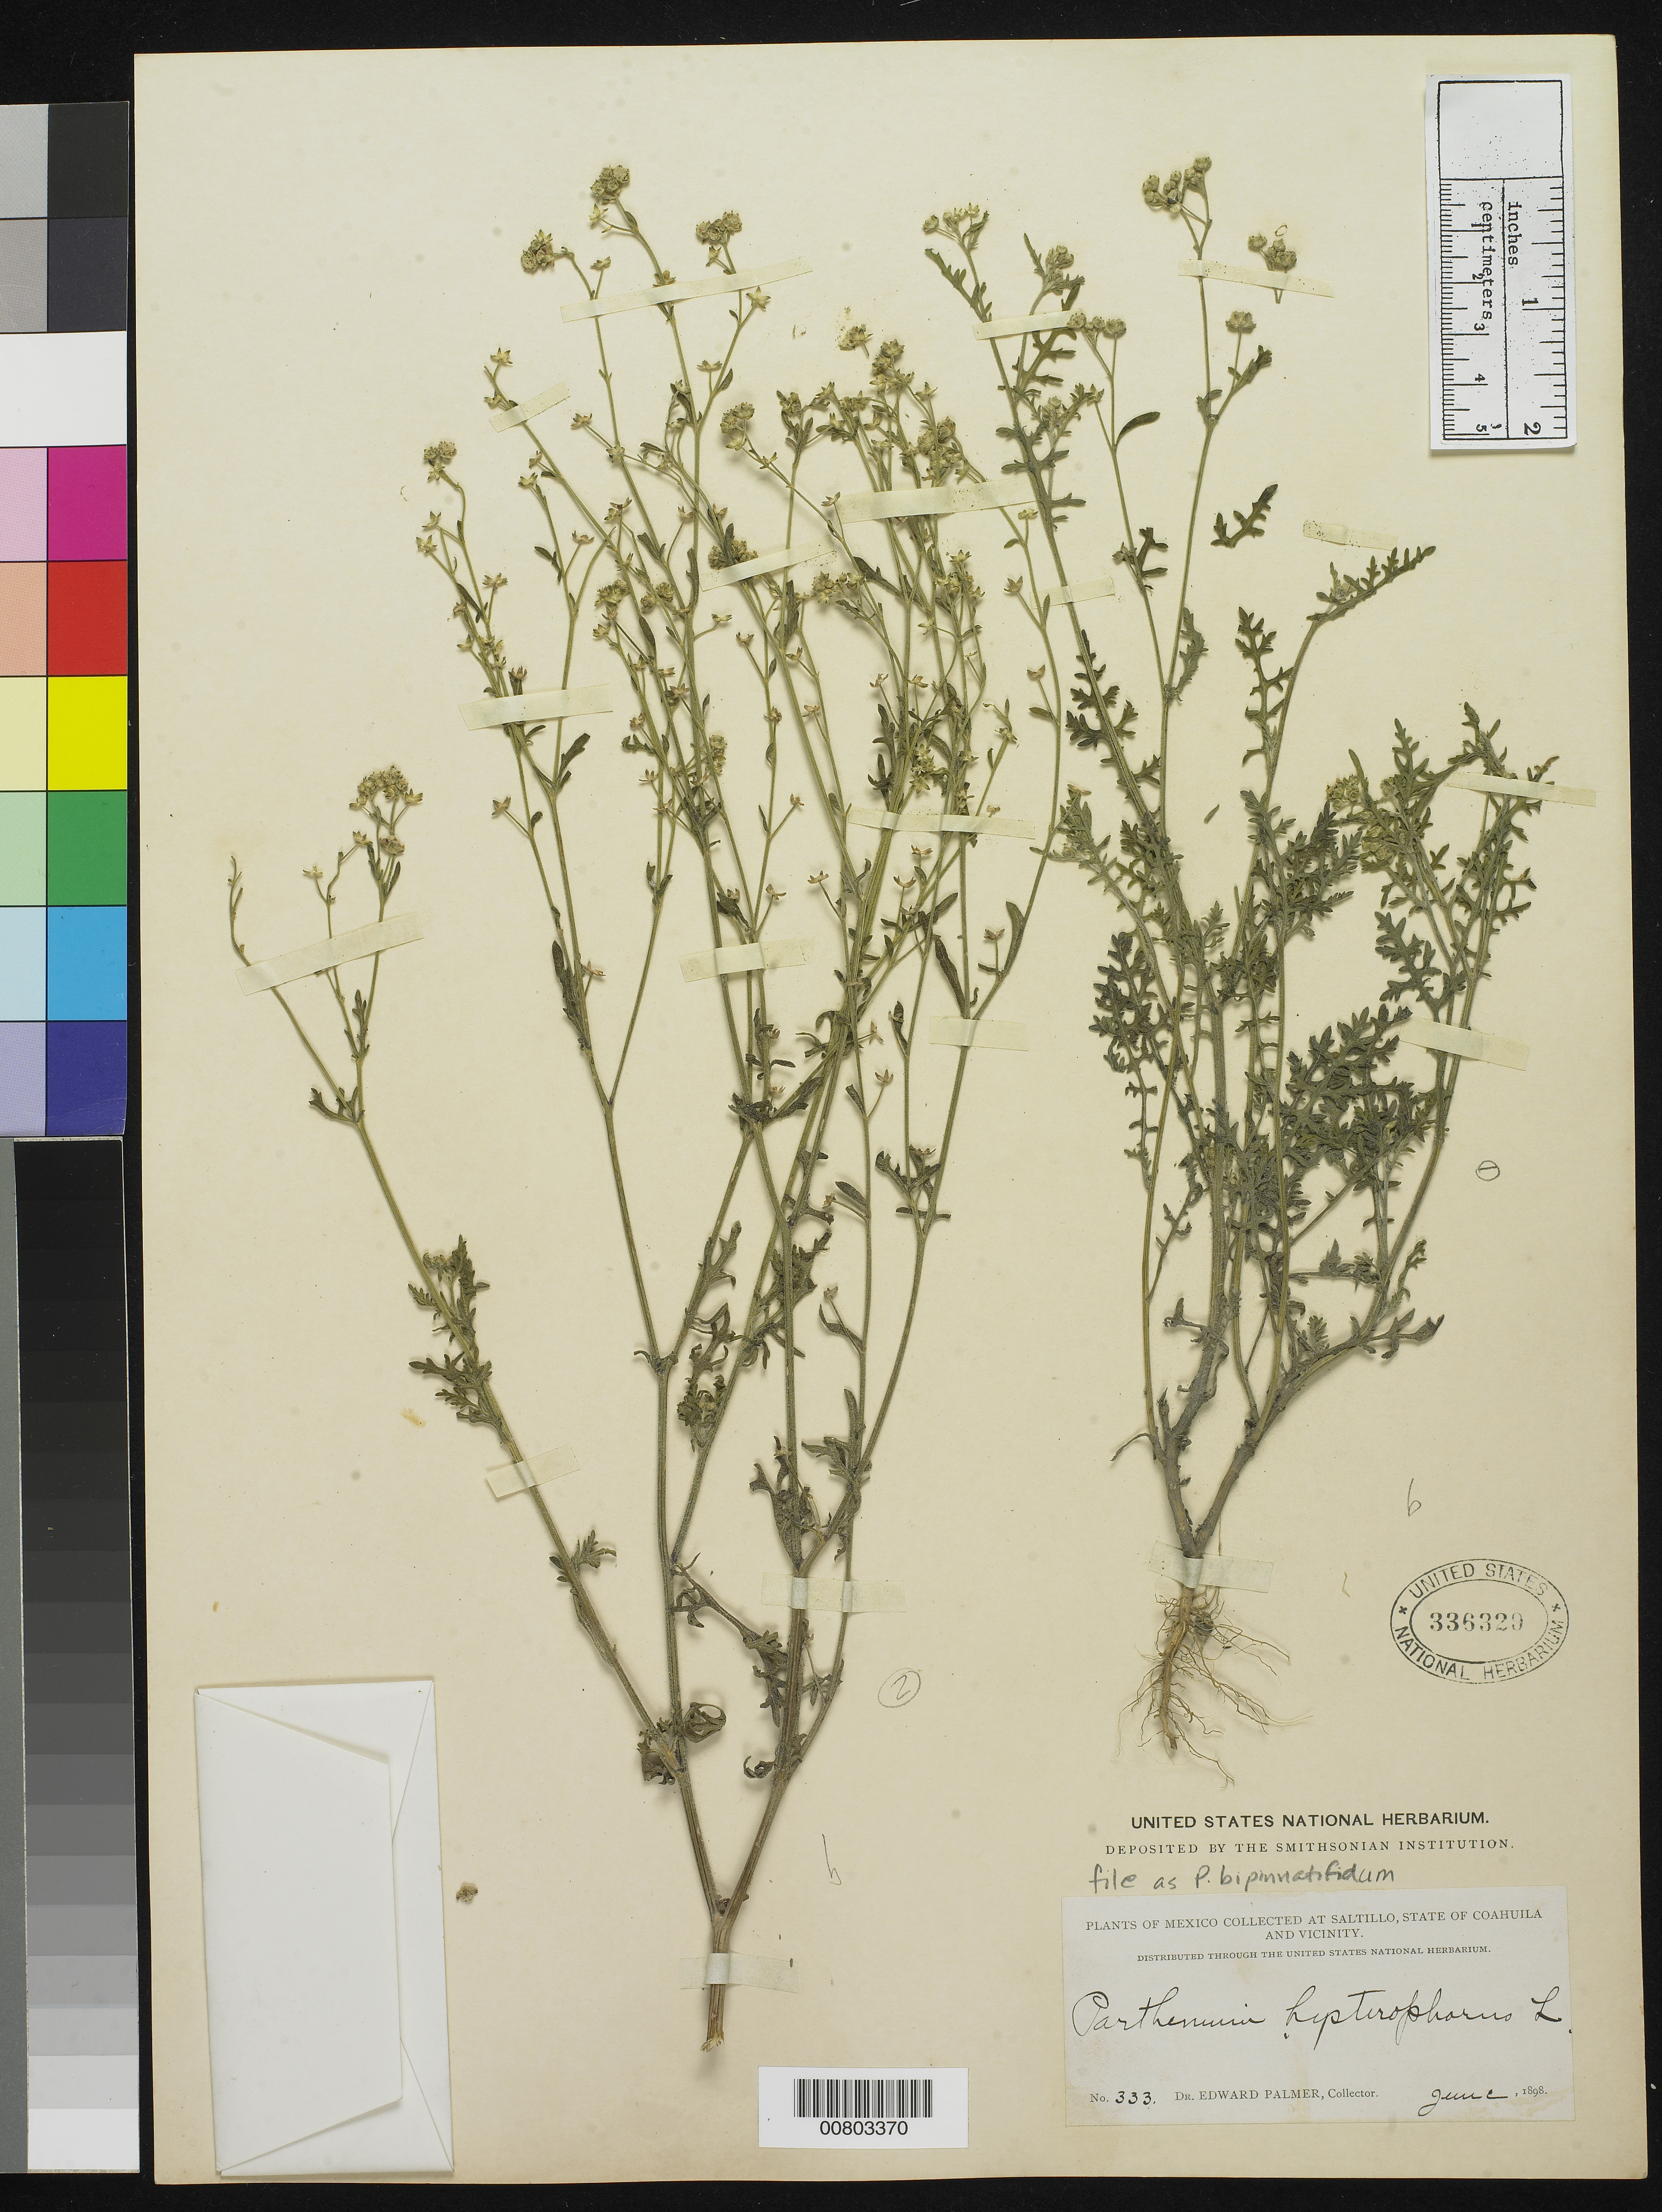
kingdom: Plantae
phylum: Tracheophyta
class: Magnoliopsida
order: Asterales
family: Asteraceae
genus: Parthenium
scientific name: Parthenium bipinnatifidum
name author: (Ortega) Rollins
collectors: E. Palmer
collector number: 333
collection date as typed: Jun 1898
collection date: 1898-06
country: Mexico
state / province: Coahuila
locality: Saltillo, Coahuila and vicinity.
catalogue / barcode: US 336329